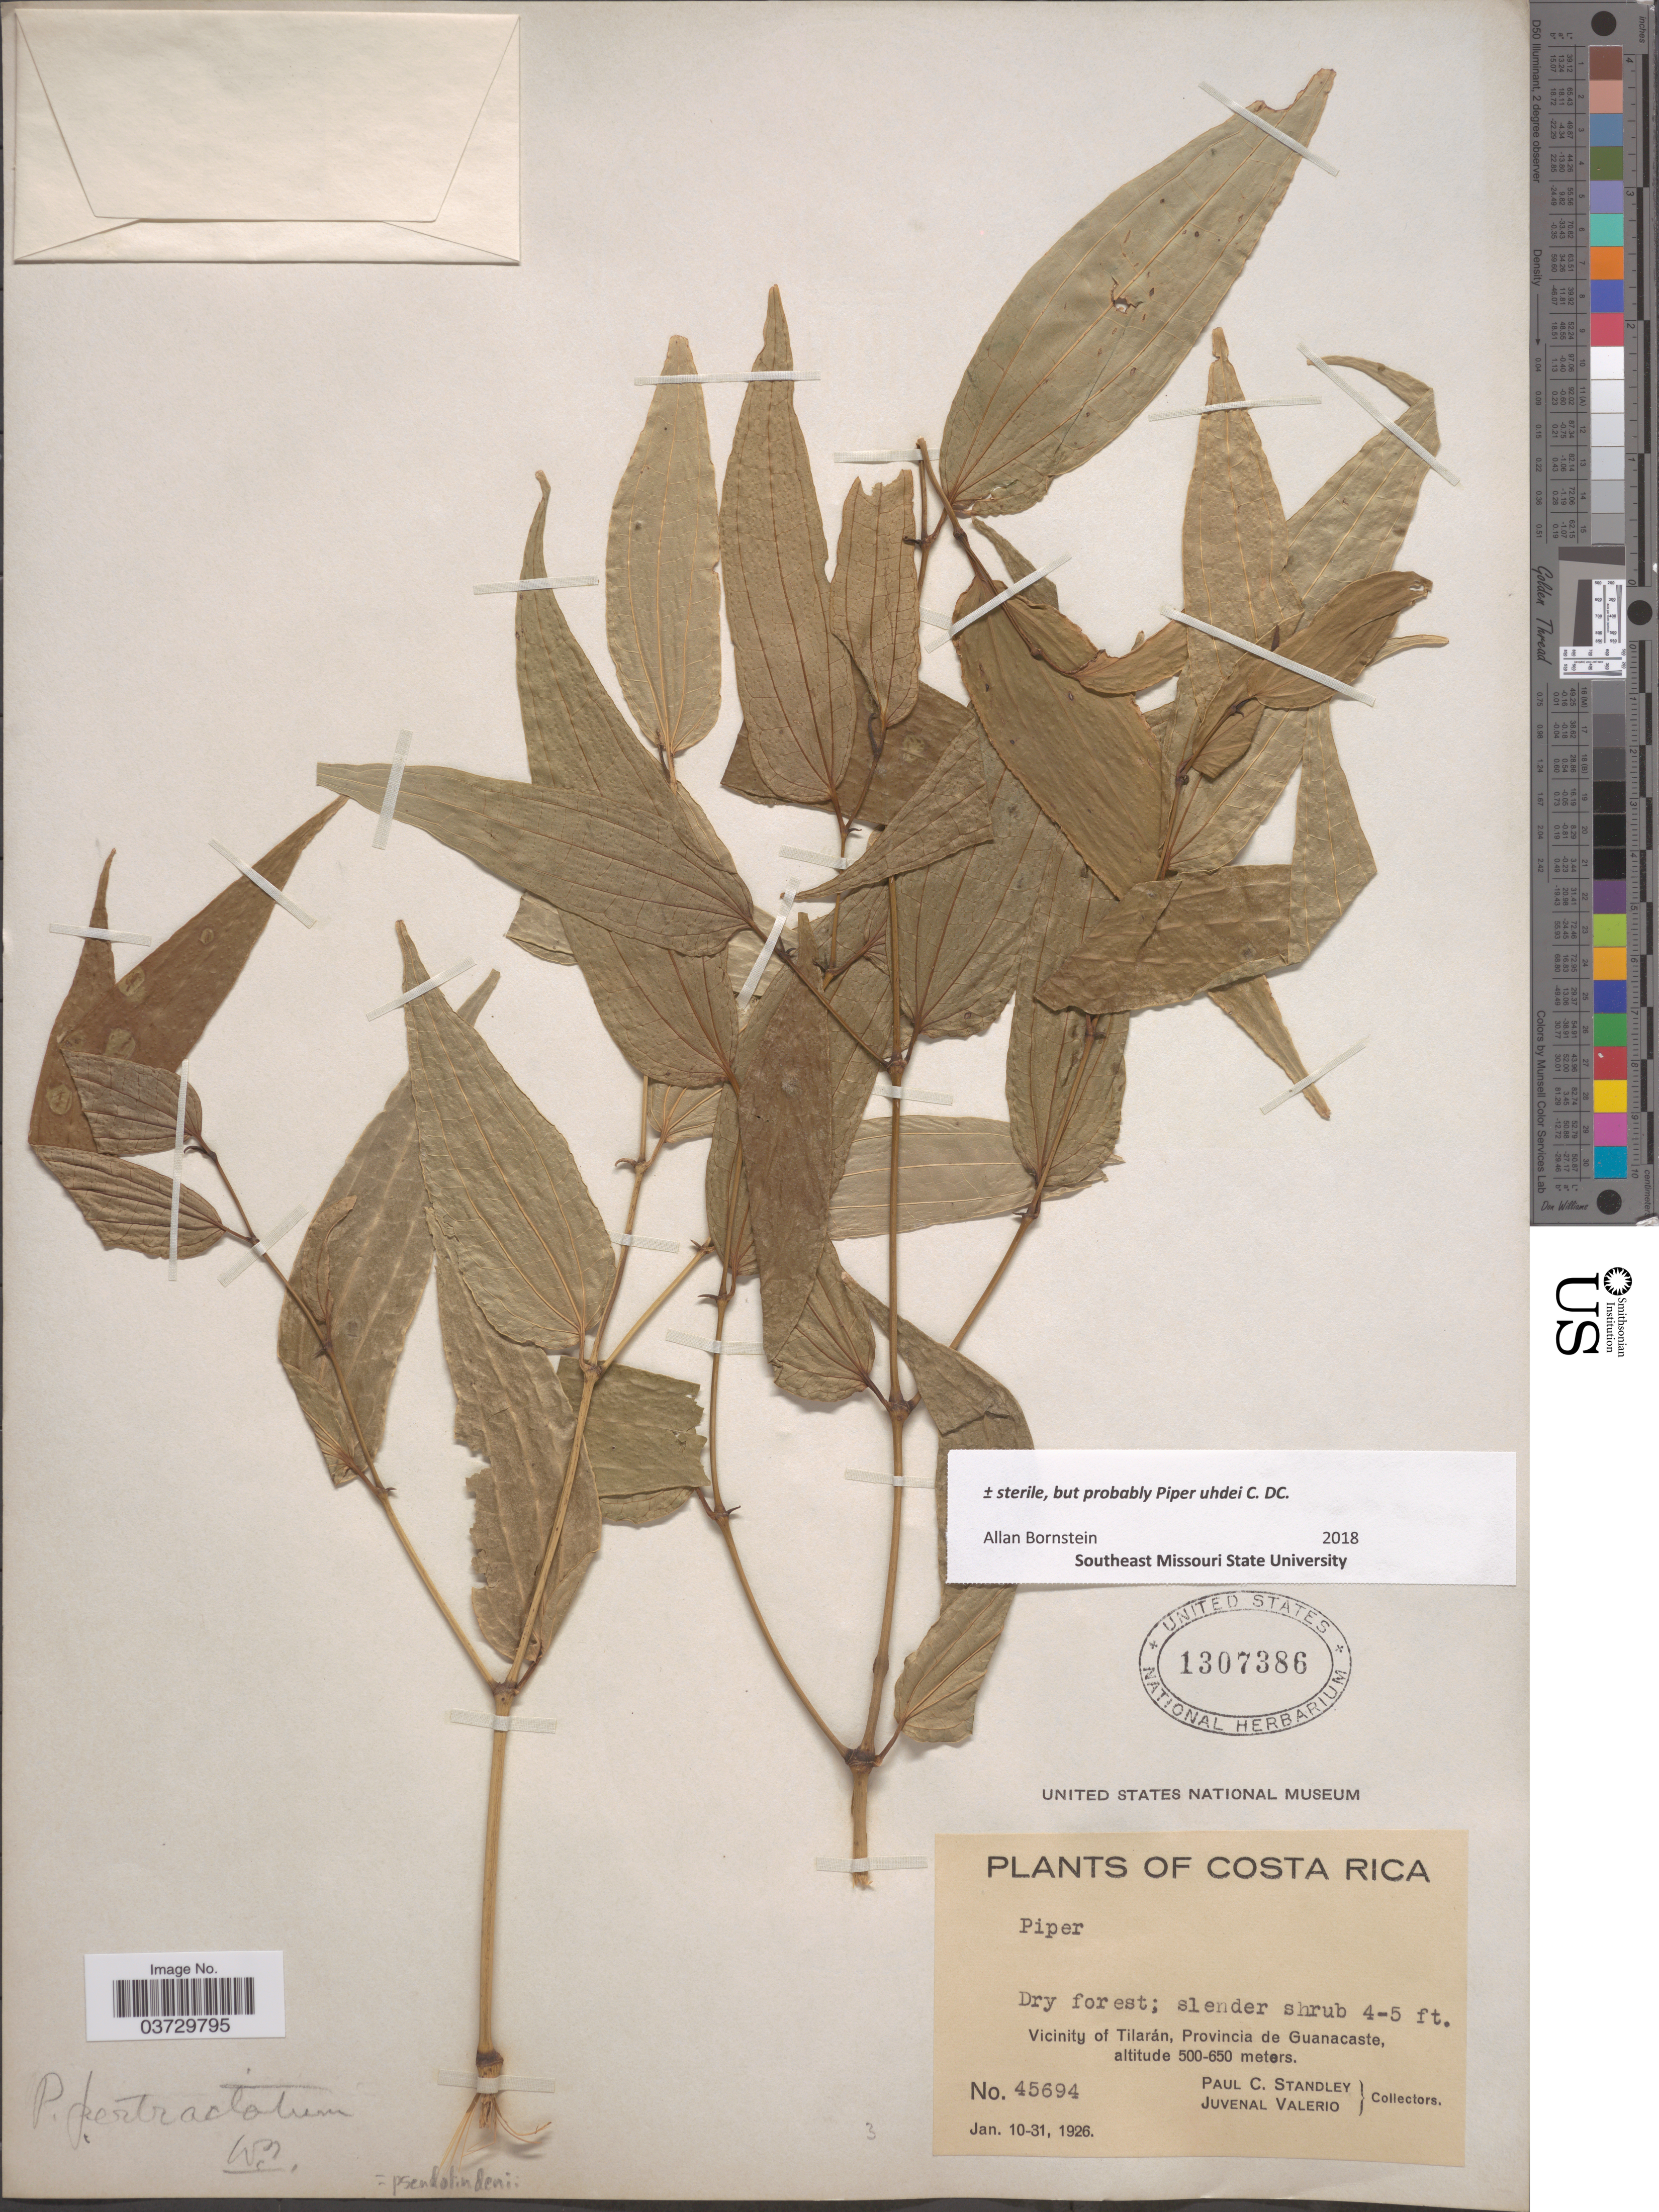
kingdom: Plantae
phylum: Tracheophyta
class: Magnoliopsida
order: Piperales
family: Piperaceae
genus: Piper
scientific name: Piper uhdei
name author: C. DC.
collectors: P. C. Standley & J. Valerio R.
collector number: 45694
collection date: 1926-01-10/1926-01-31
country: Costa Rica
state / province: Guanacaste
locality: Vicinity of Tilarán.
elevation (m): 500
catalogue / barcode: US 1307386